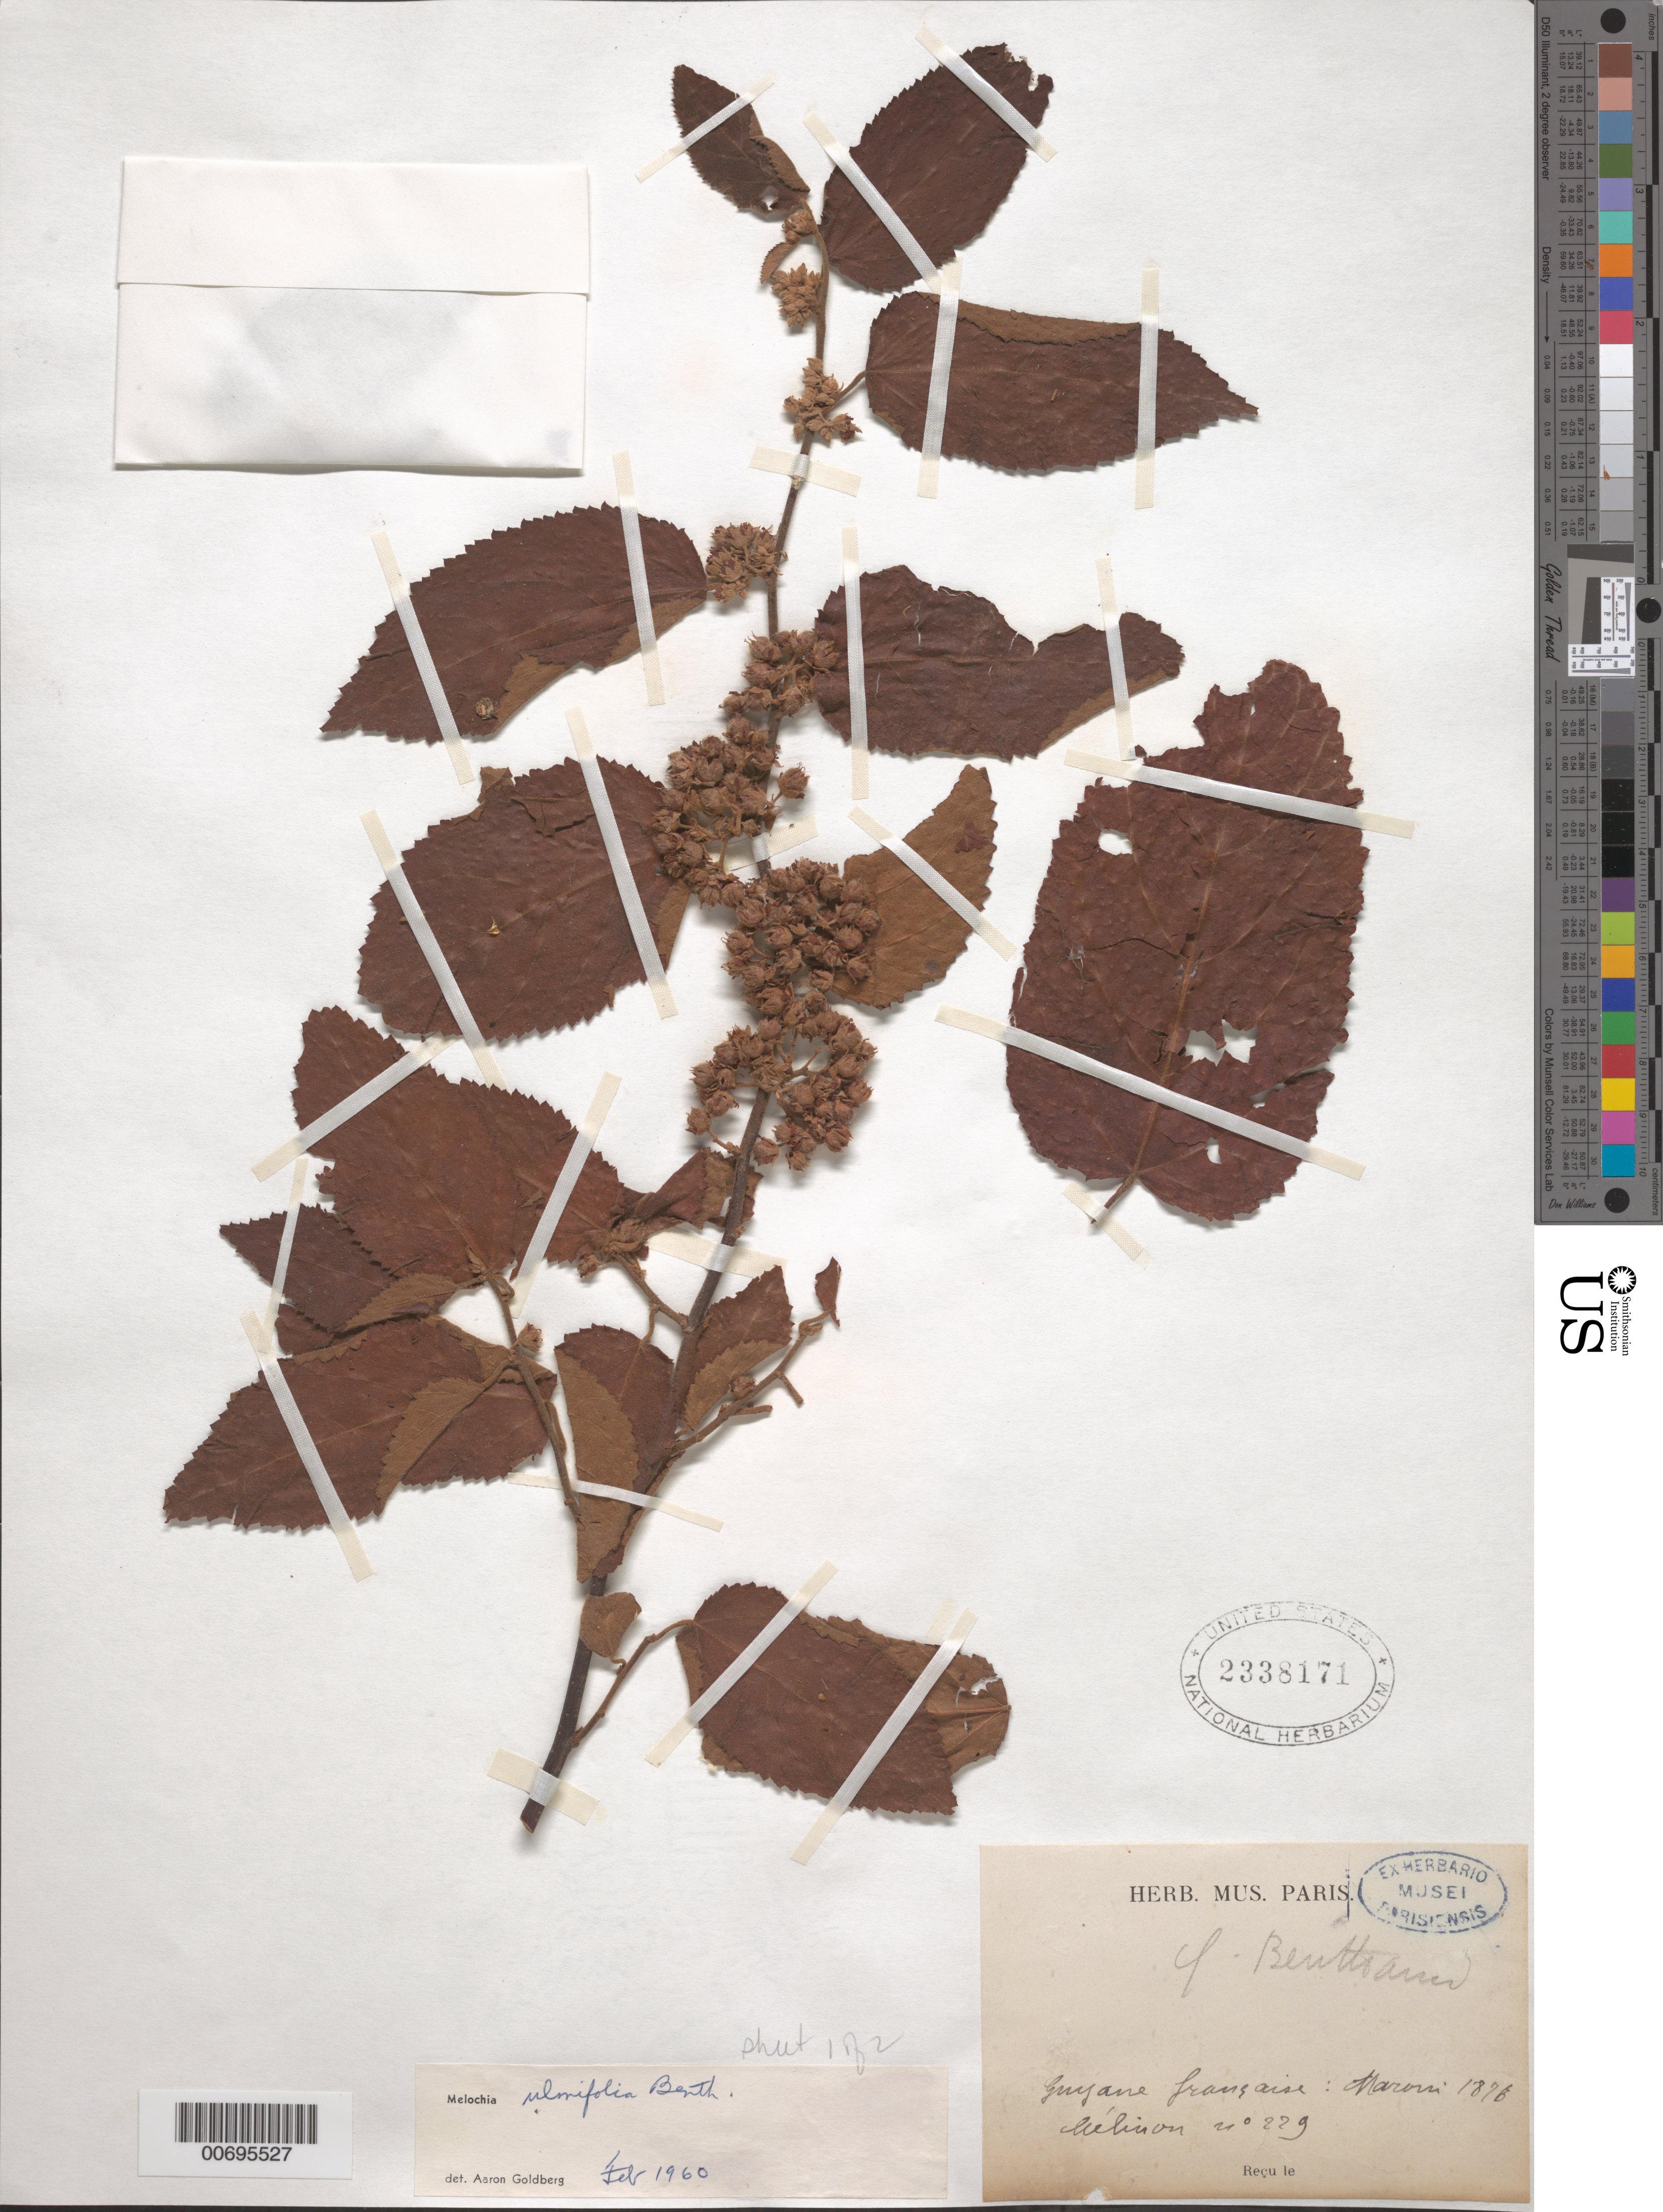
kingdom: Plantae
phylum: Tracheophyta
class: Magnoliopsida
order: Malvales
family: Malvaceae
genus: Melochia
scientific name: Melochia ulmifolia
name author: Benth.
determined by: Goldberg, Aaron, (US), NMNH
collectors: E. Mélinon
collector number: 229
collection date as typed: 1876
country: French Guiana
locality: Maroni R.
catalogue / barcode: US 2338171